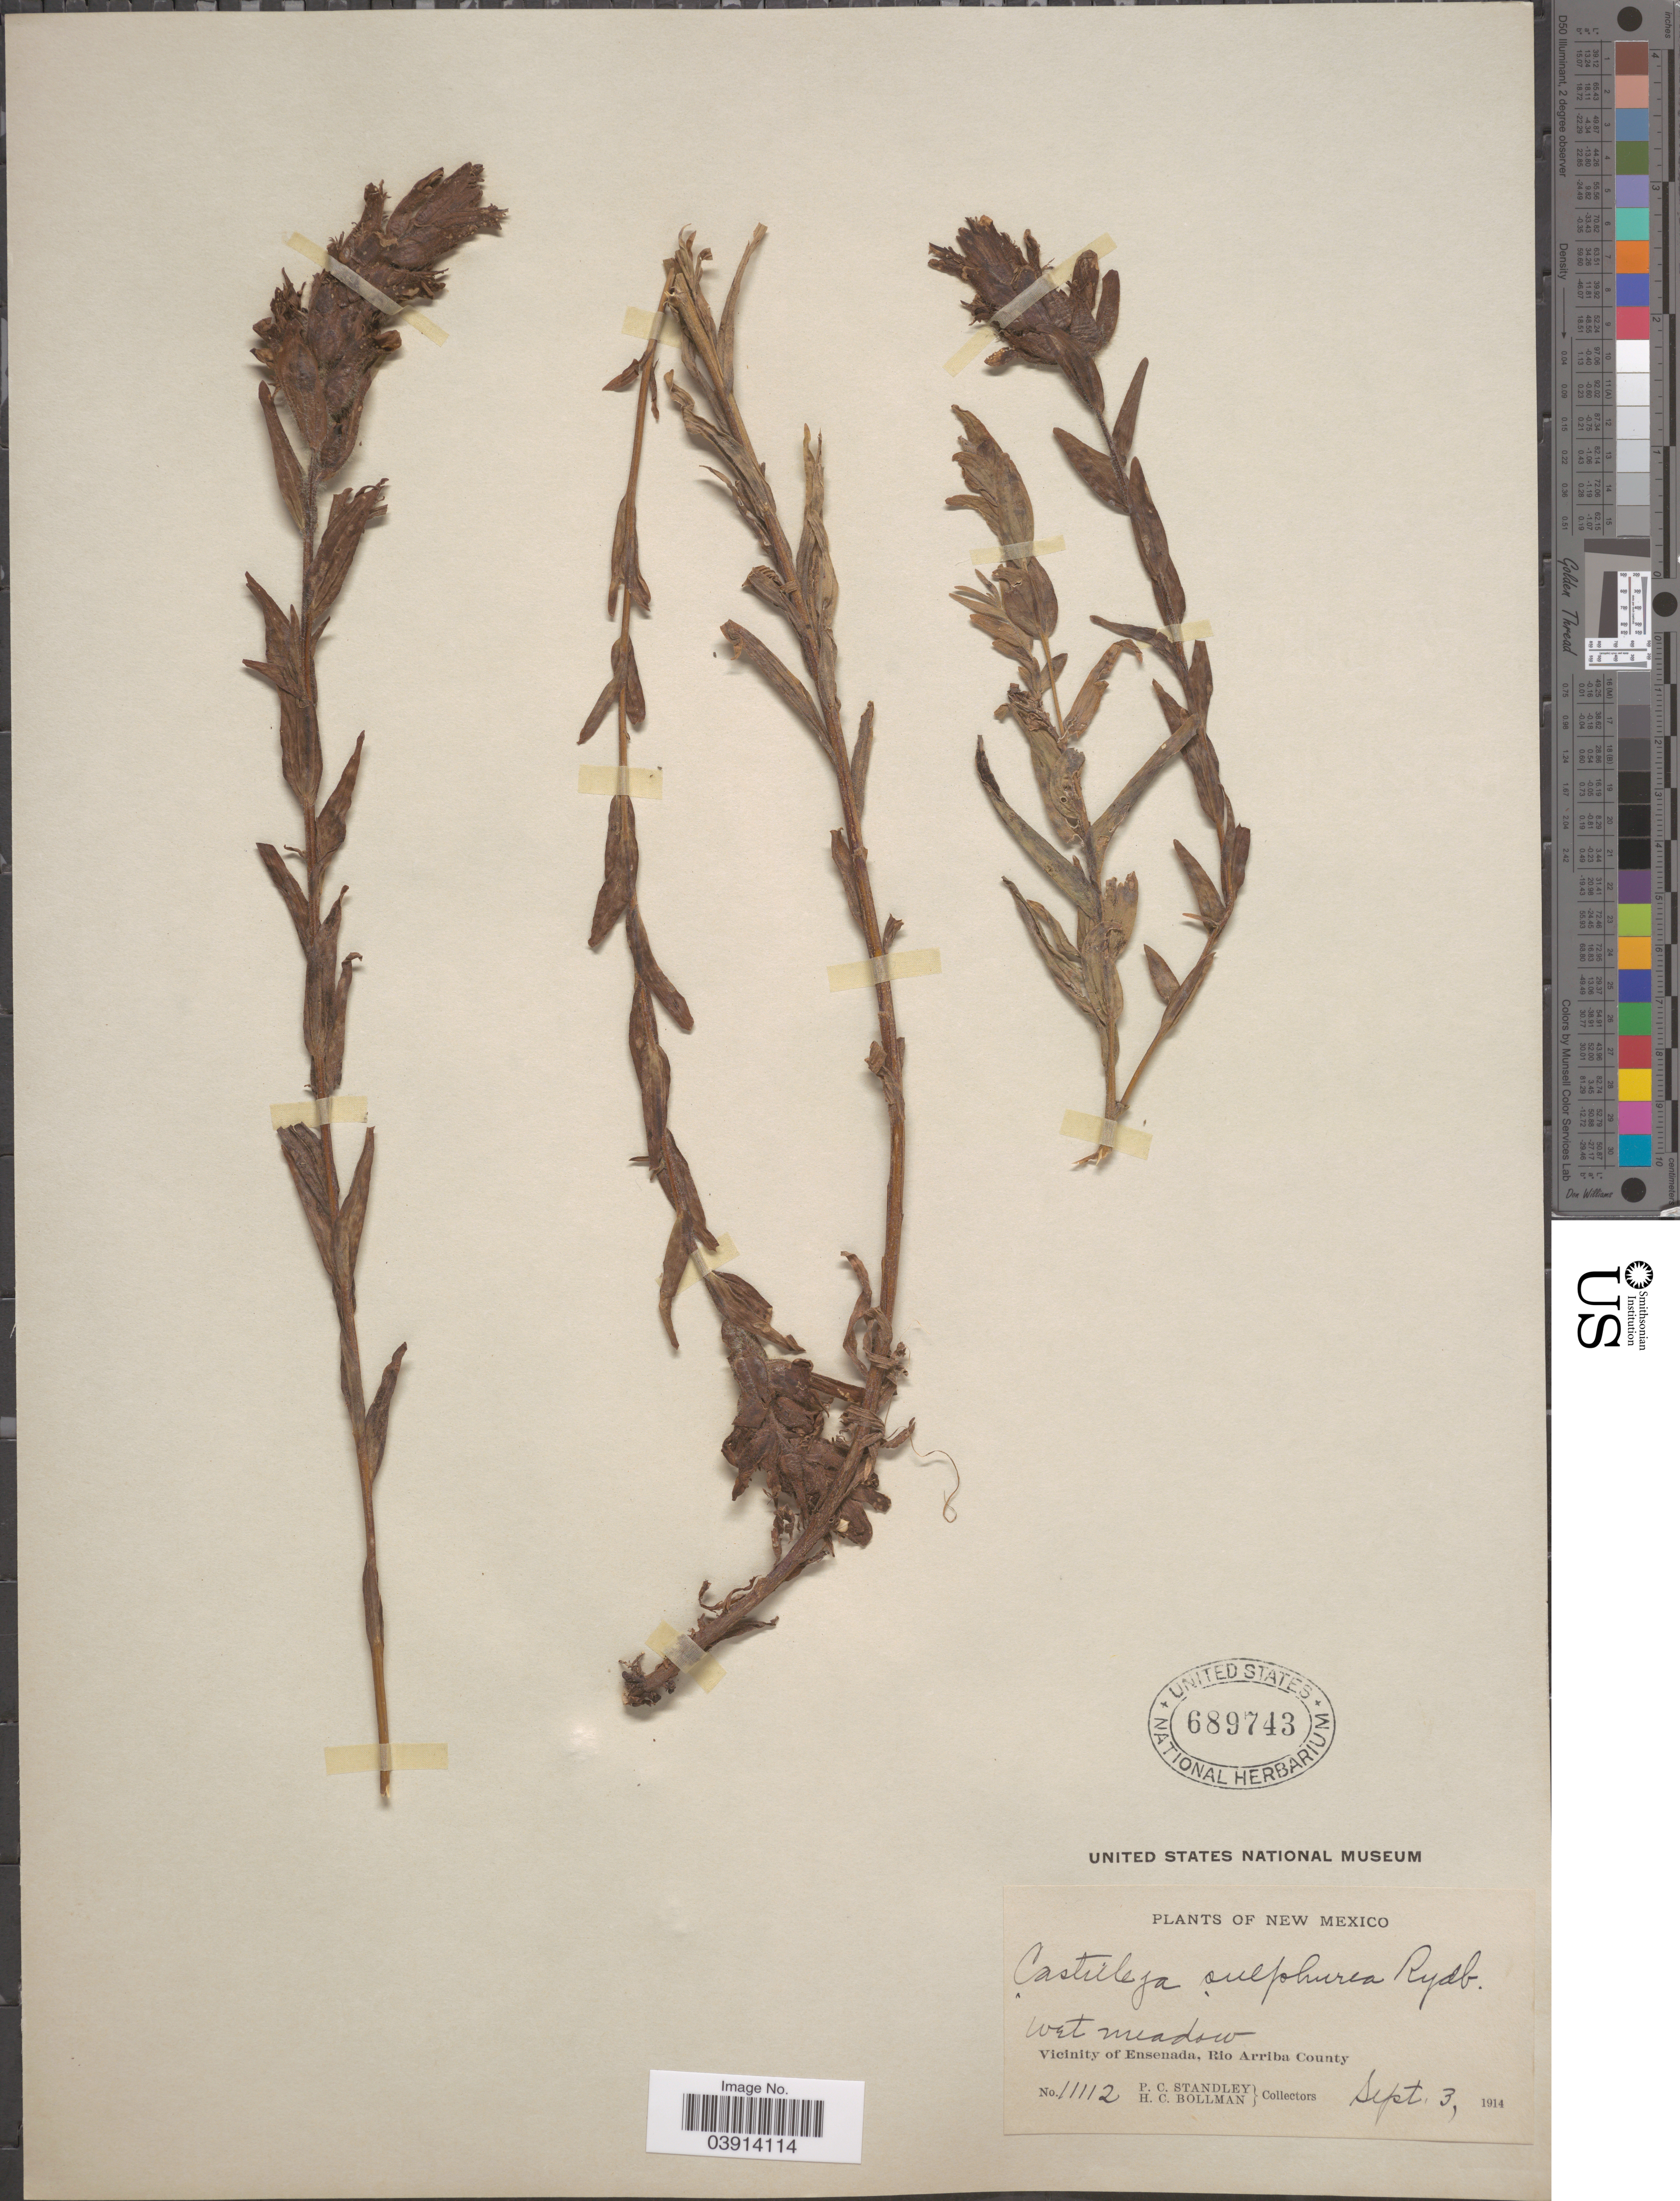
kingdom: Plantae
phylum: Tracheophyta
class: Magnoliopsida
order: Lamiales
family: Orobanchaceae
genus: Castilleja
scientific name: Castilleja septentrionalis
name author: Lindl.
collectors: P. C. Standley & H. C. Bollman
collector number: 11112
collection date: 1914-09-03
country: United States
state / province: New Mexico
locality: Vicinity of Ensenada, Rio Arriba County.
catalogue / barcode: US 689743